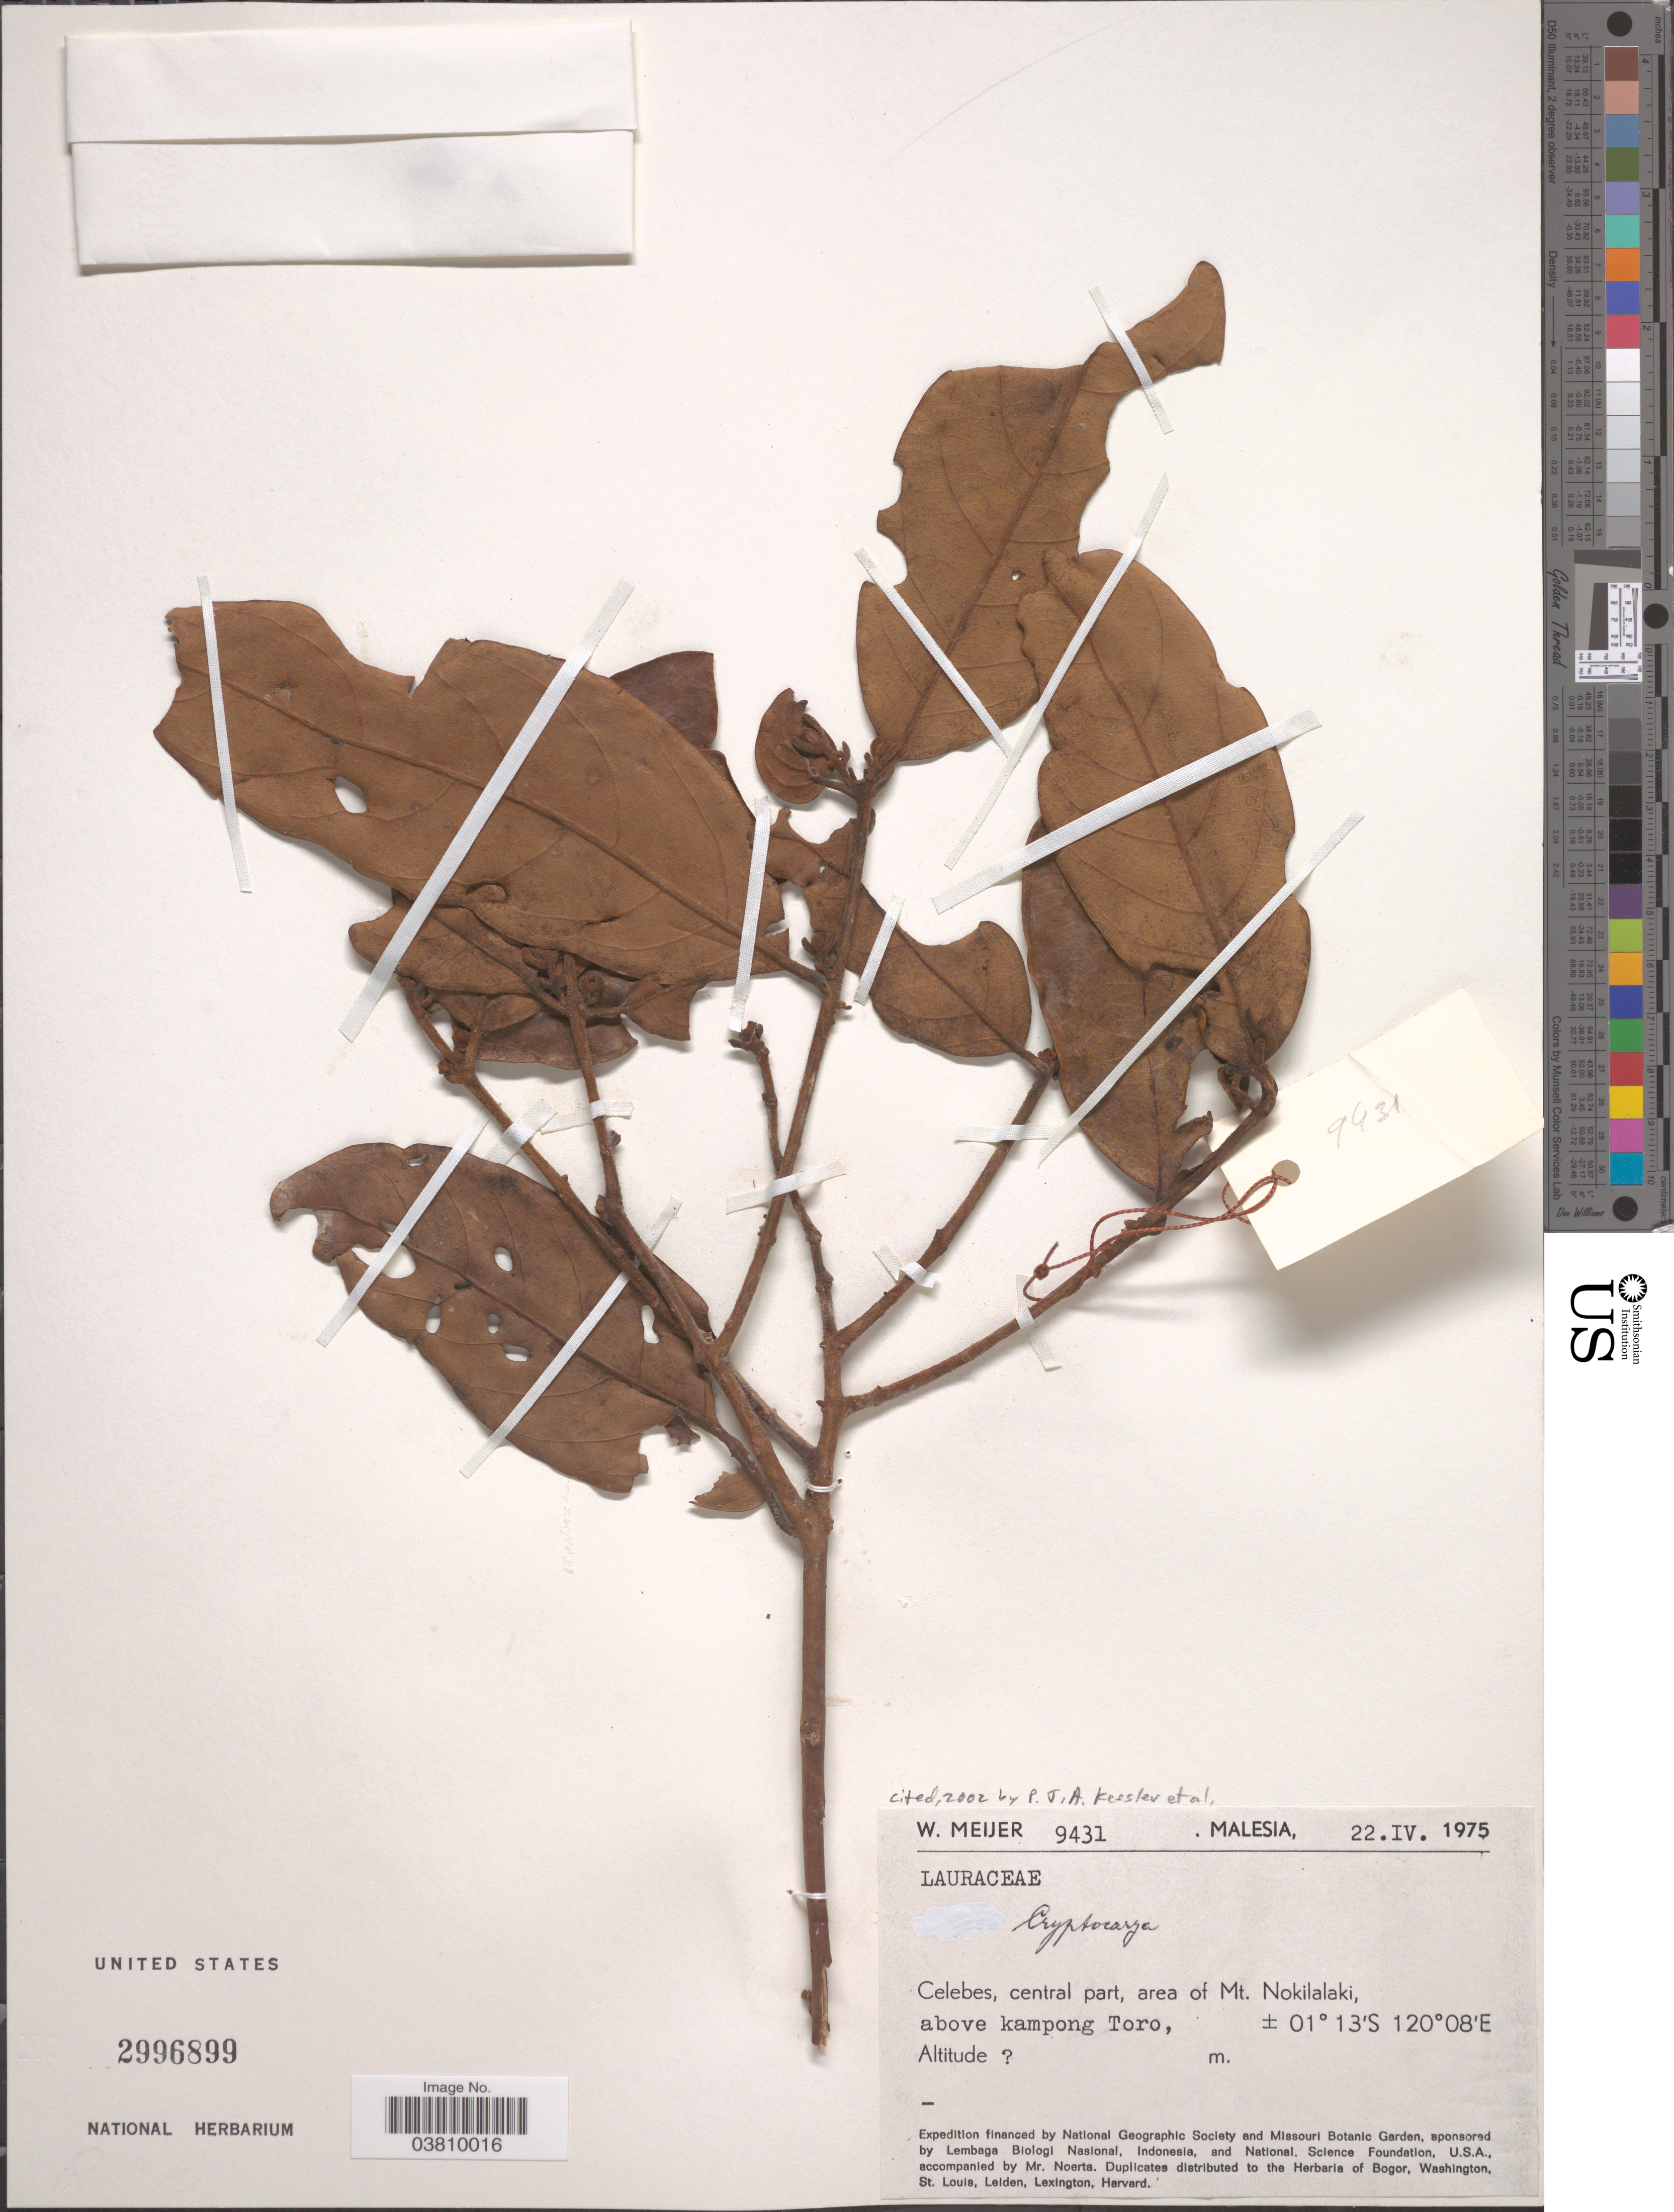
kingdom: Plantae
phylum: Tracheophyta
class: Magnoliopsida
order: Laurales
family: Lauraceae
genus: Cryptocarya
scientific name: Cryptocarya sp.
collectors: W. Meijer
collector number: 9431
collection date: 1975-04-22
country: Malaysia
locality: Malesia. Celebes, central part, area of Mt. Nokilalaki, above kampong Toro.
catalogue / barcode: US 2996899